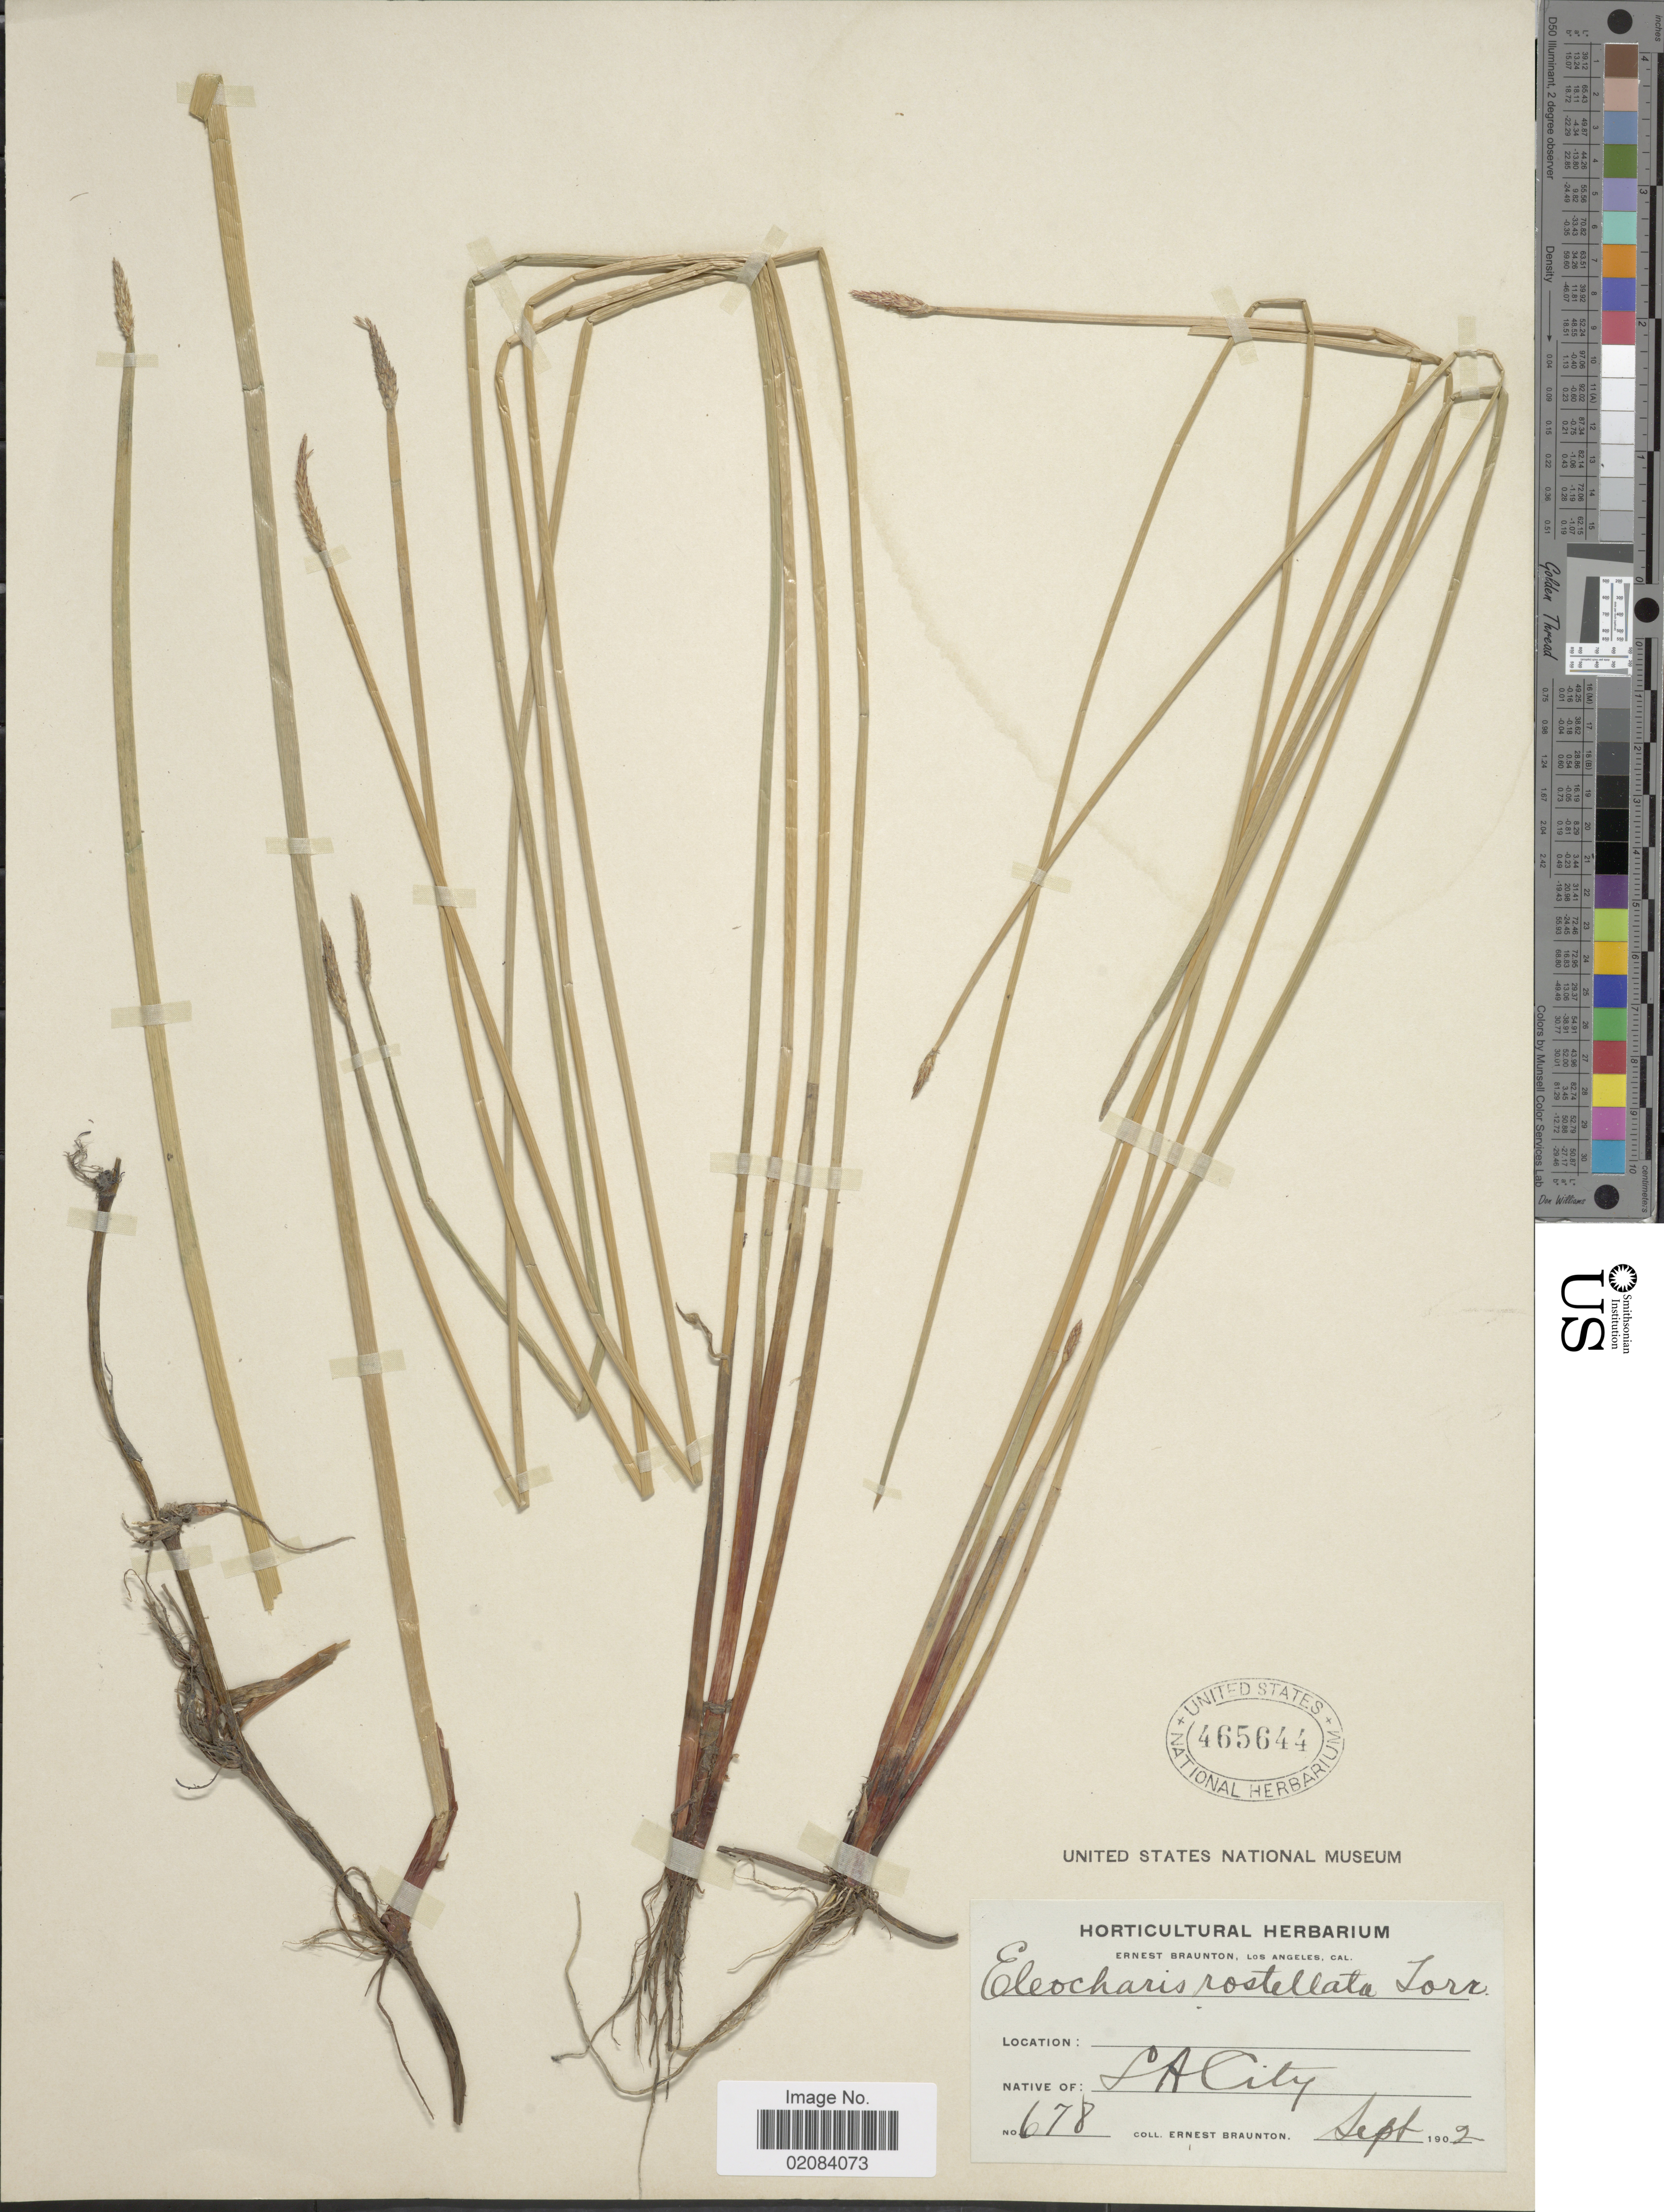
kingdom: Plantae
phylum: Tracheophyta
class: Liliopsida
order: Poales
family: Cyperaceae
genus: Eleocharis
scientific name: Eleocharis palustris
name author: (L.) Roem. & Schult.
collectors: E. Braunton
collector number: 678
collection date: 1902-09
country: United States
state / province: California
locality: S A city. [unsure placement]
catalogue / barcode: US 465644